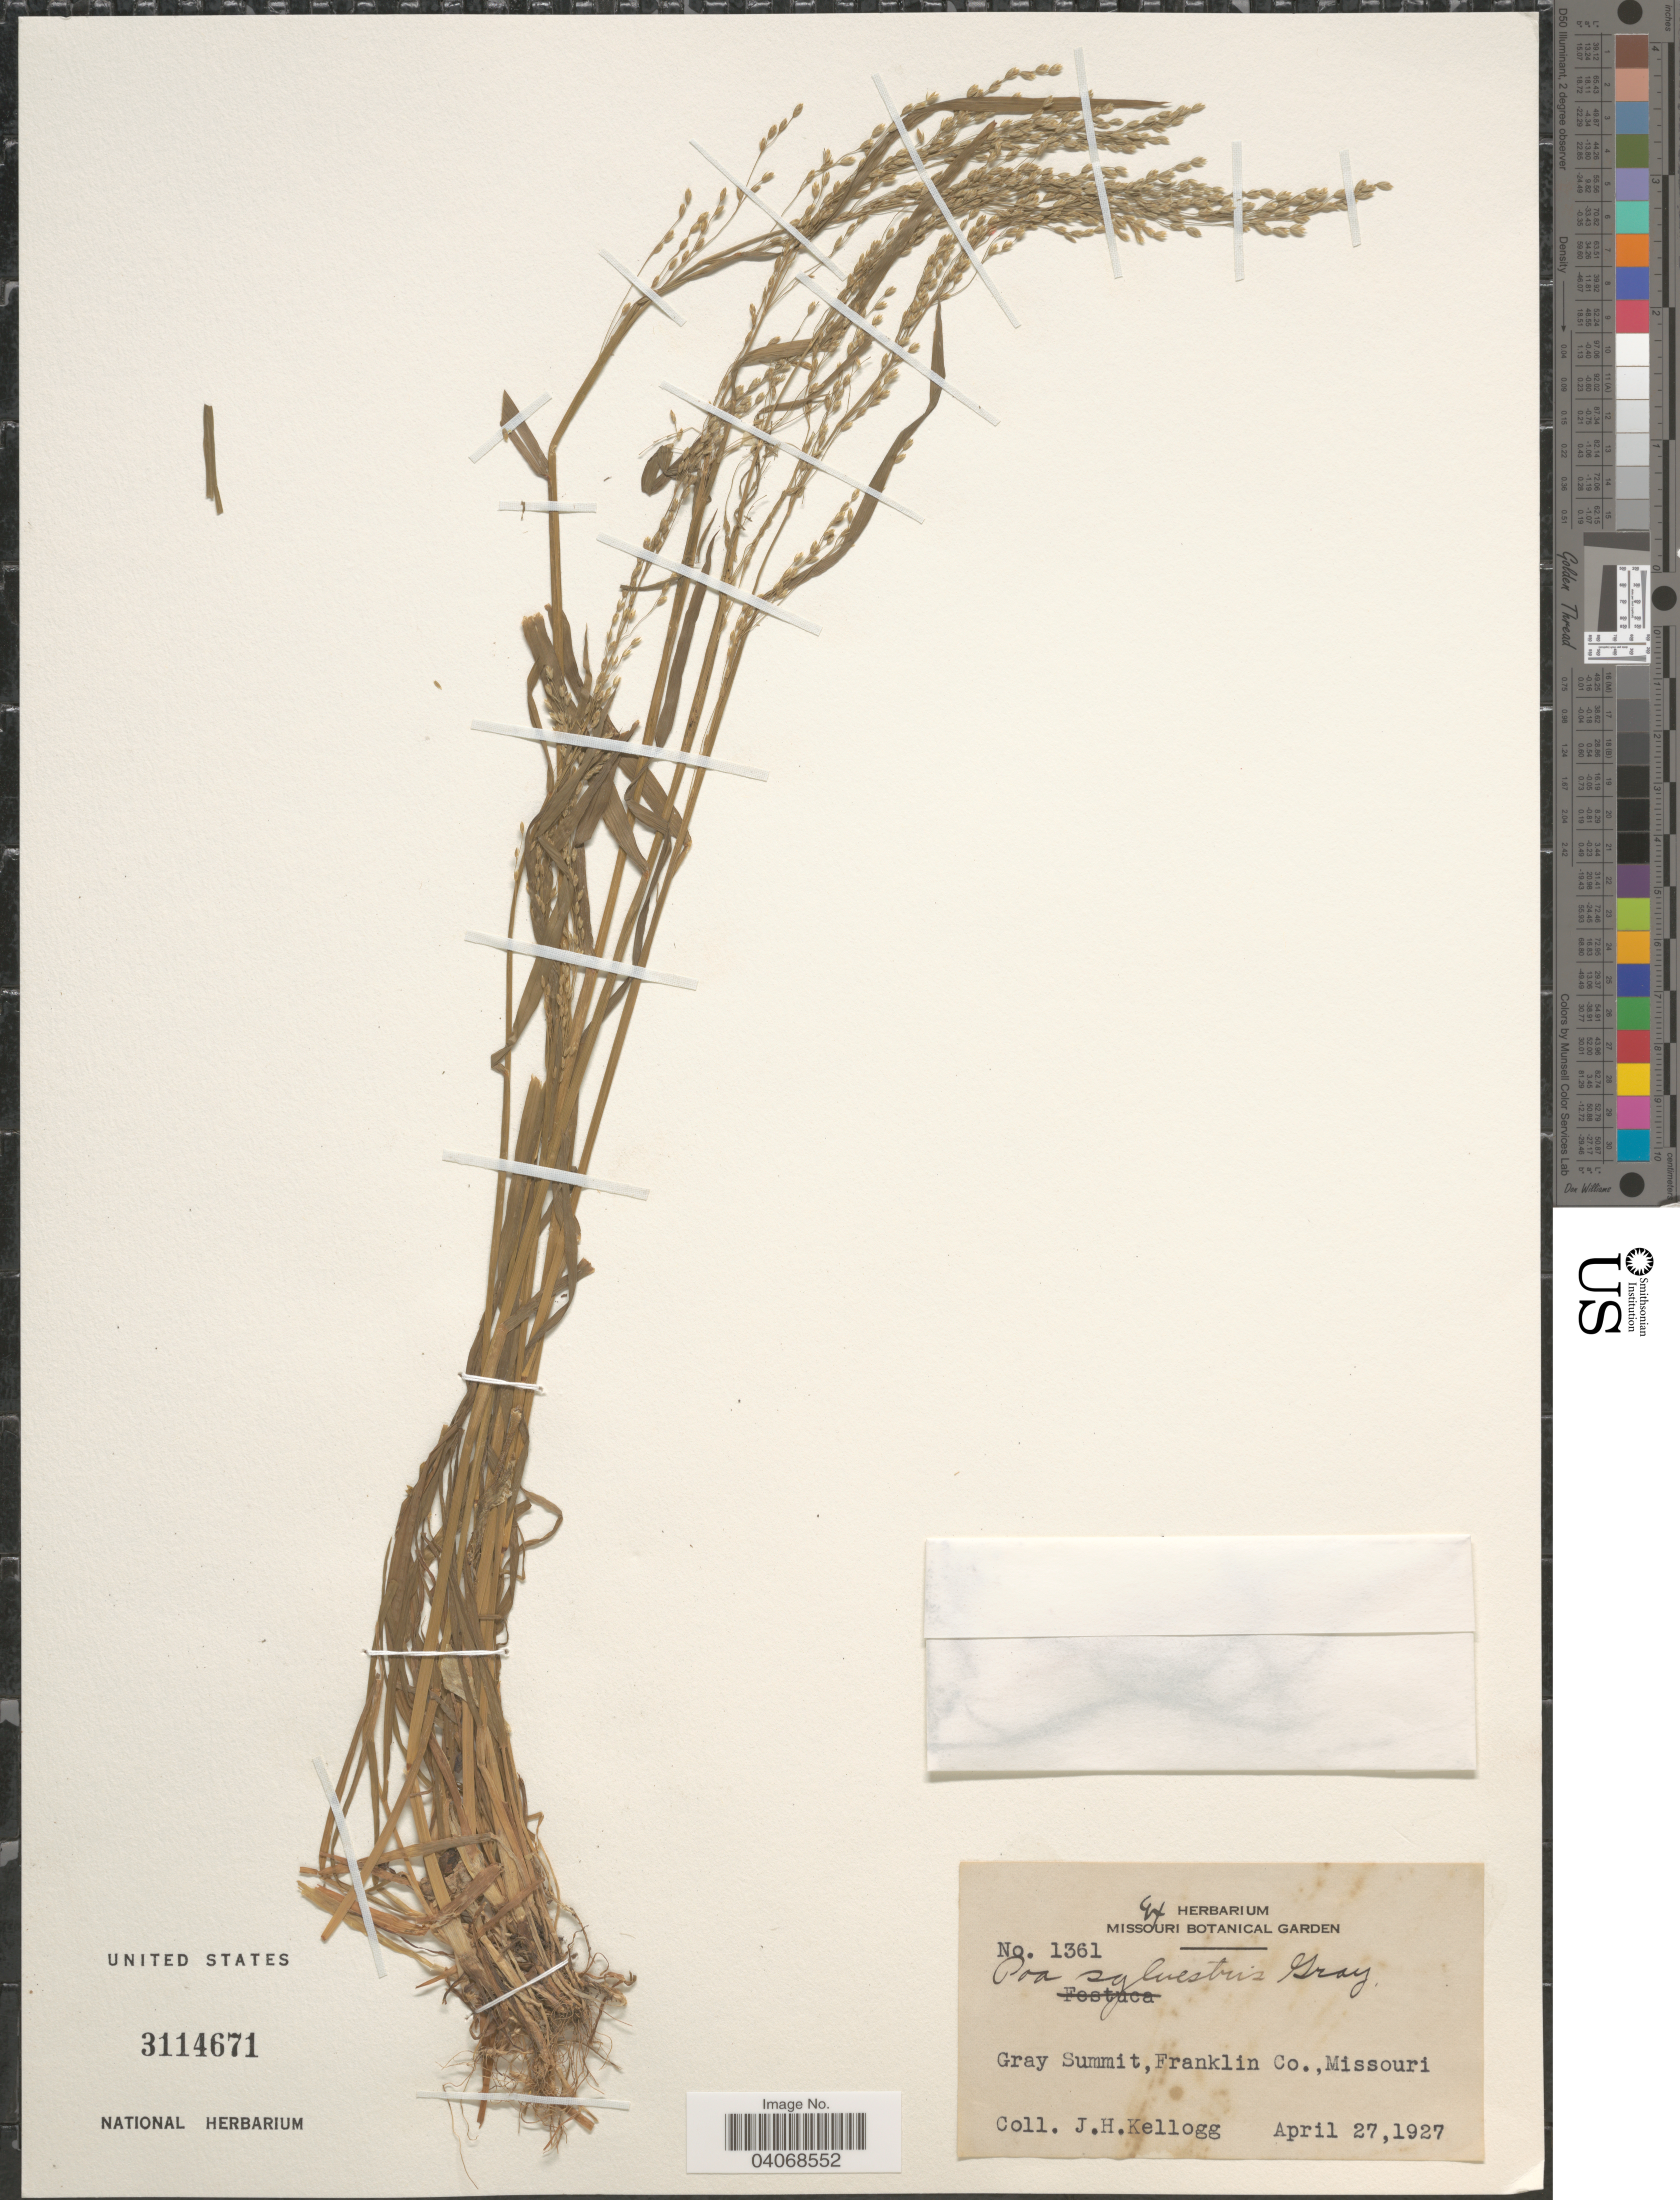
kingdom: Plantae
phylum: Tracheophyta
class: Liliopsida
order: Poales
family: Poaceae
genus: Poa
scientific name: Poa sylvestris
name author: A. Gray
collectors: J. H. Kellogg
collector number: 1361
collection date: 1927-04-27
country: United States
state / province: Missouri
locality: Gray Summit, Franklin Co.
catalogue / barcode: US 3114671